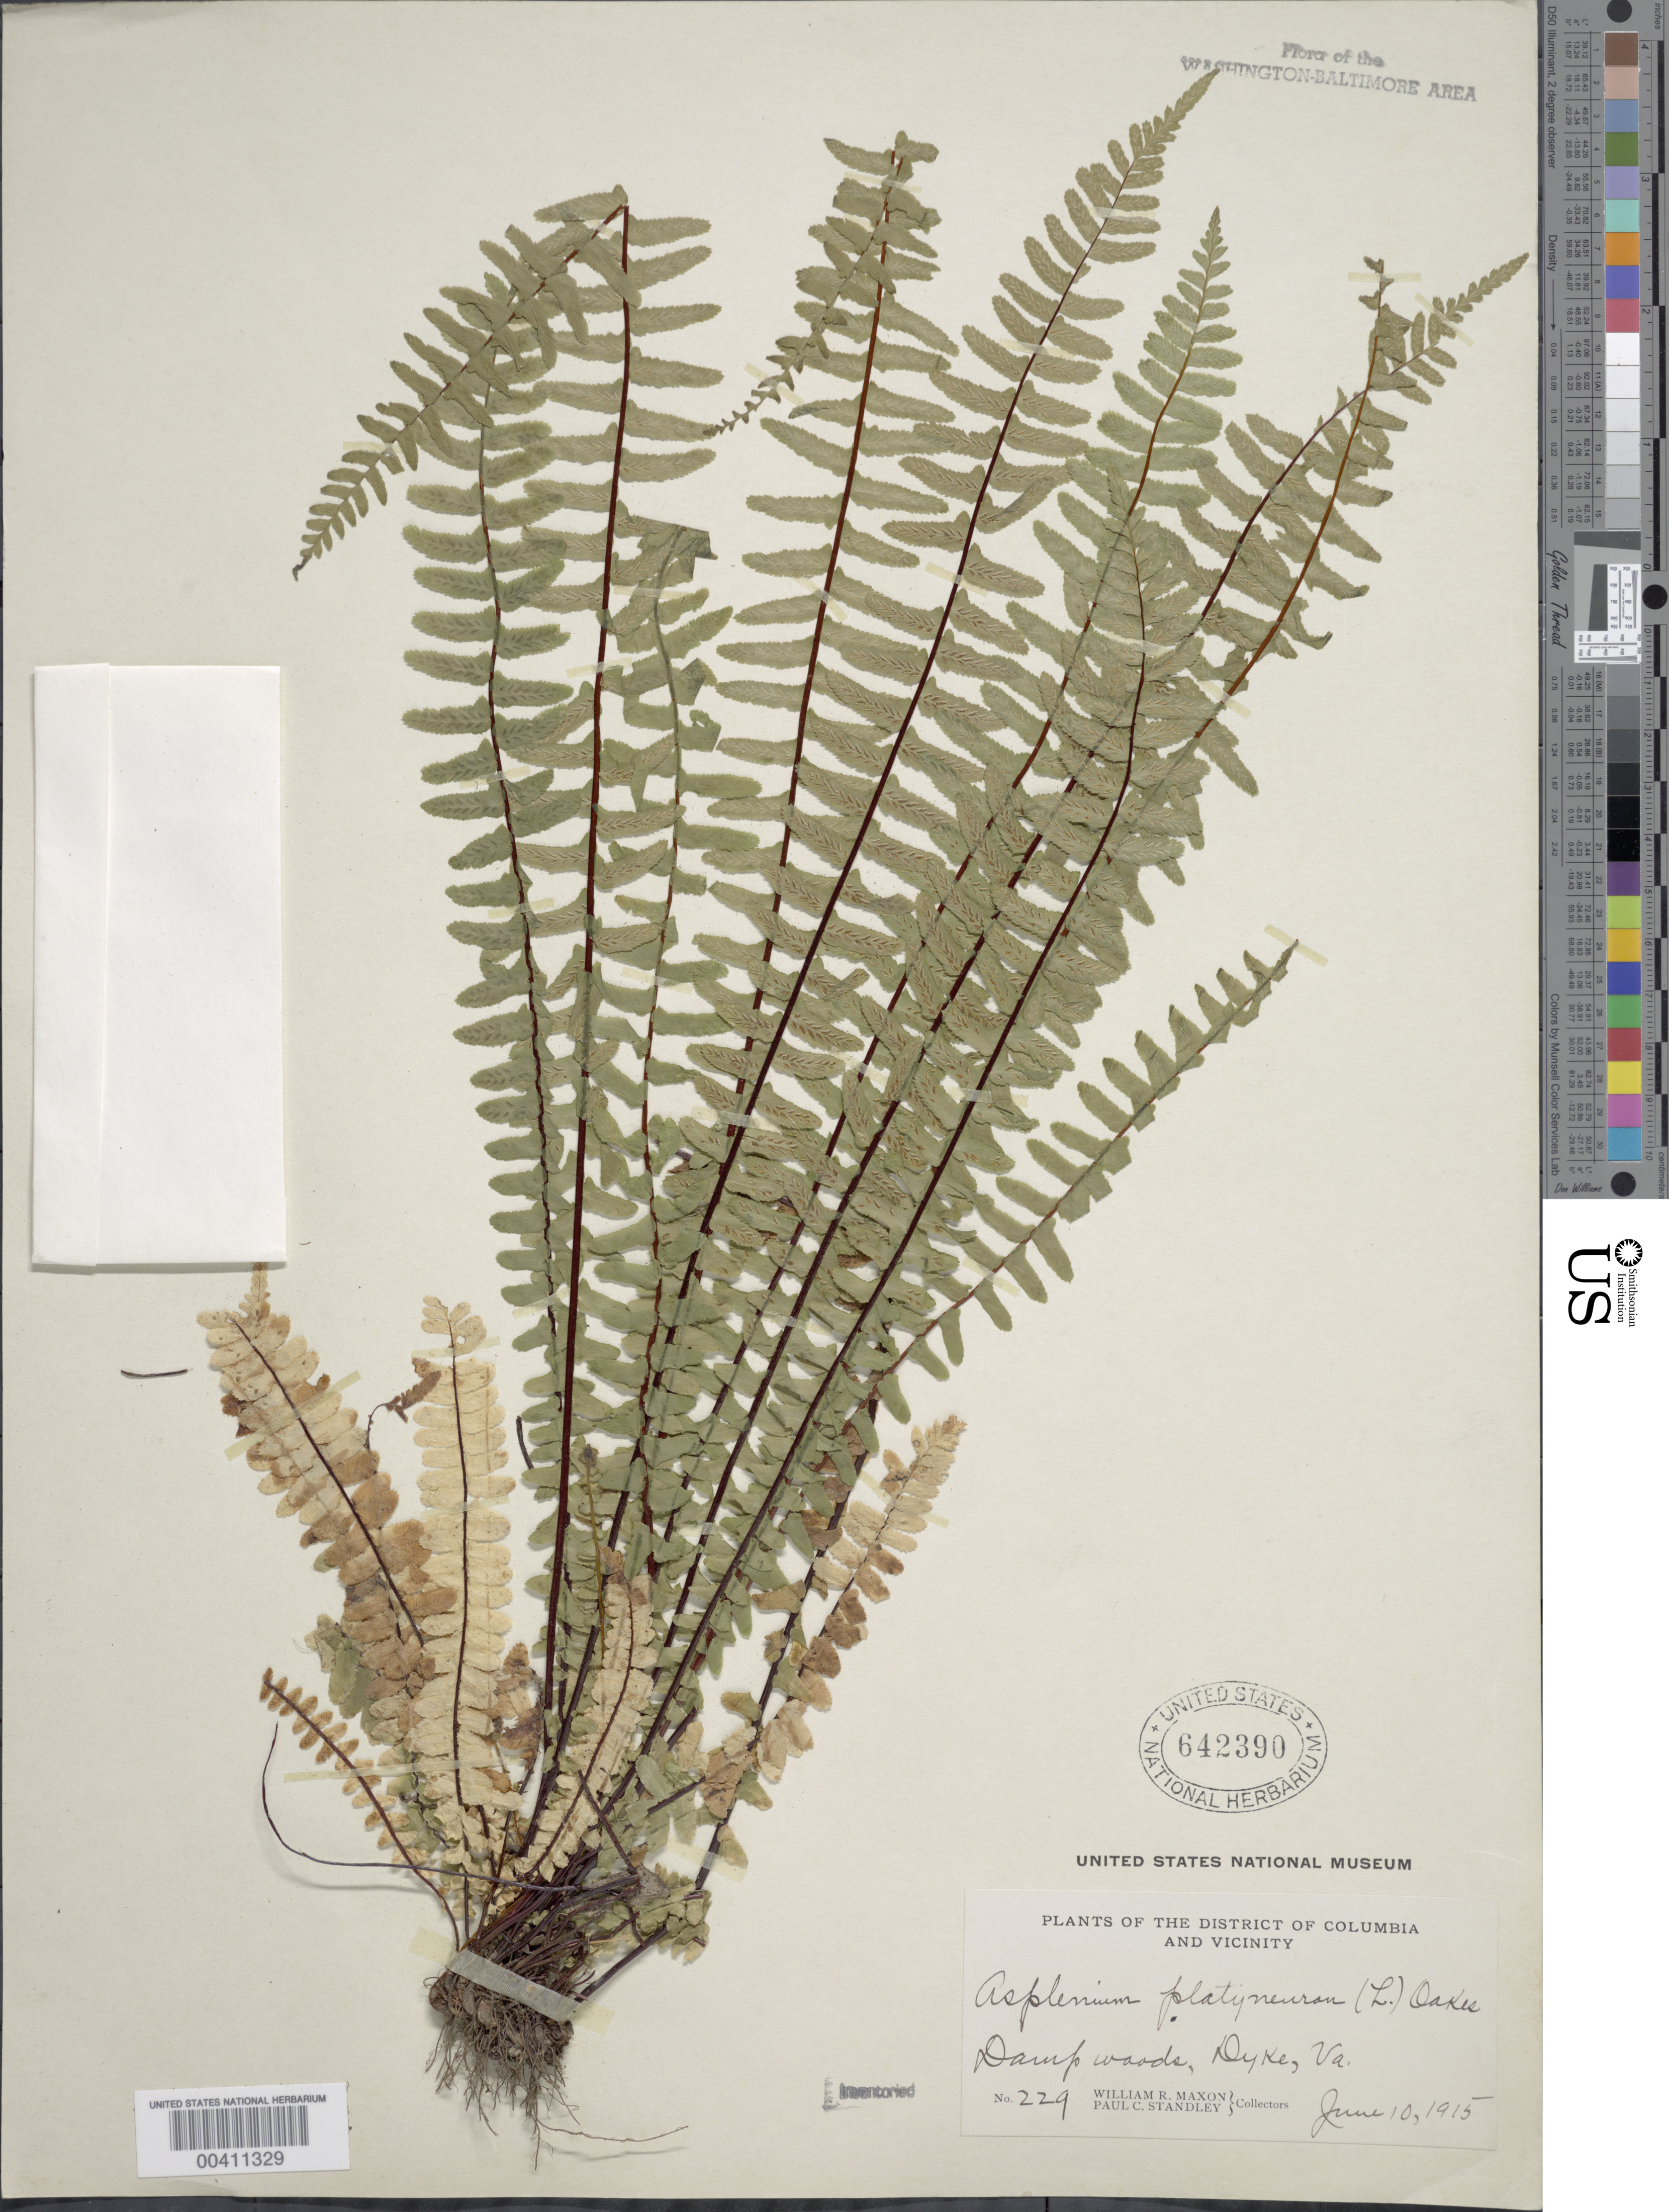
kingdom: Plantae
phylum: Tracheophyta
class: Polypodiopsida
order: Polypodiales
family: Aspleniaceae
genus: Asplenium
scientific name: Asplenium platyneuron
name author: (L.) Britton, Stearns & Poggenb.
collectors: W. R. Maxon & P. C. Standley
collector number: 229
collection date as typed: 10 Jun 1915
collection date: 1915-06-10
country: United States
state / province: Virginia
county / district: Fairfax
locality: Dyke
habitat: Damp woods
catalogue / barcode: US 642390